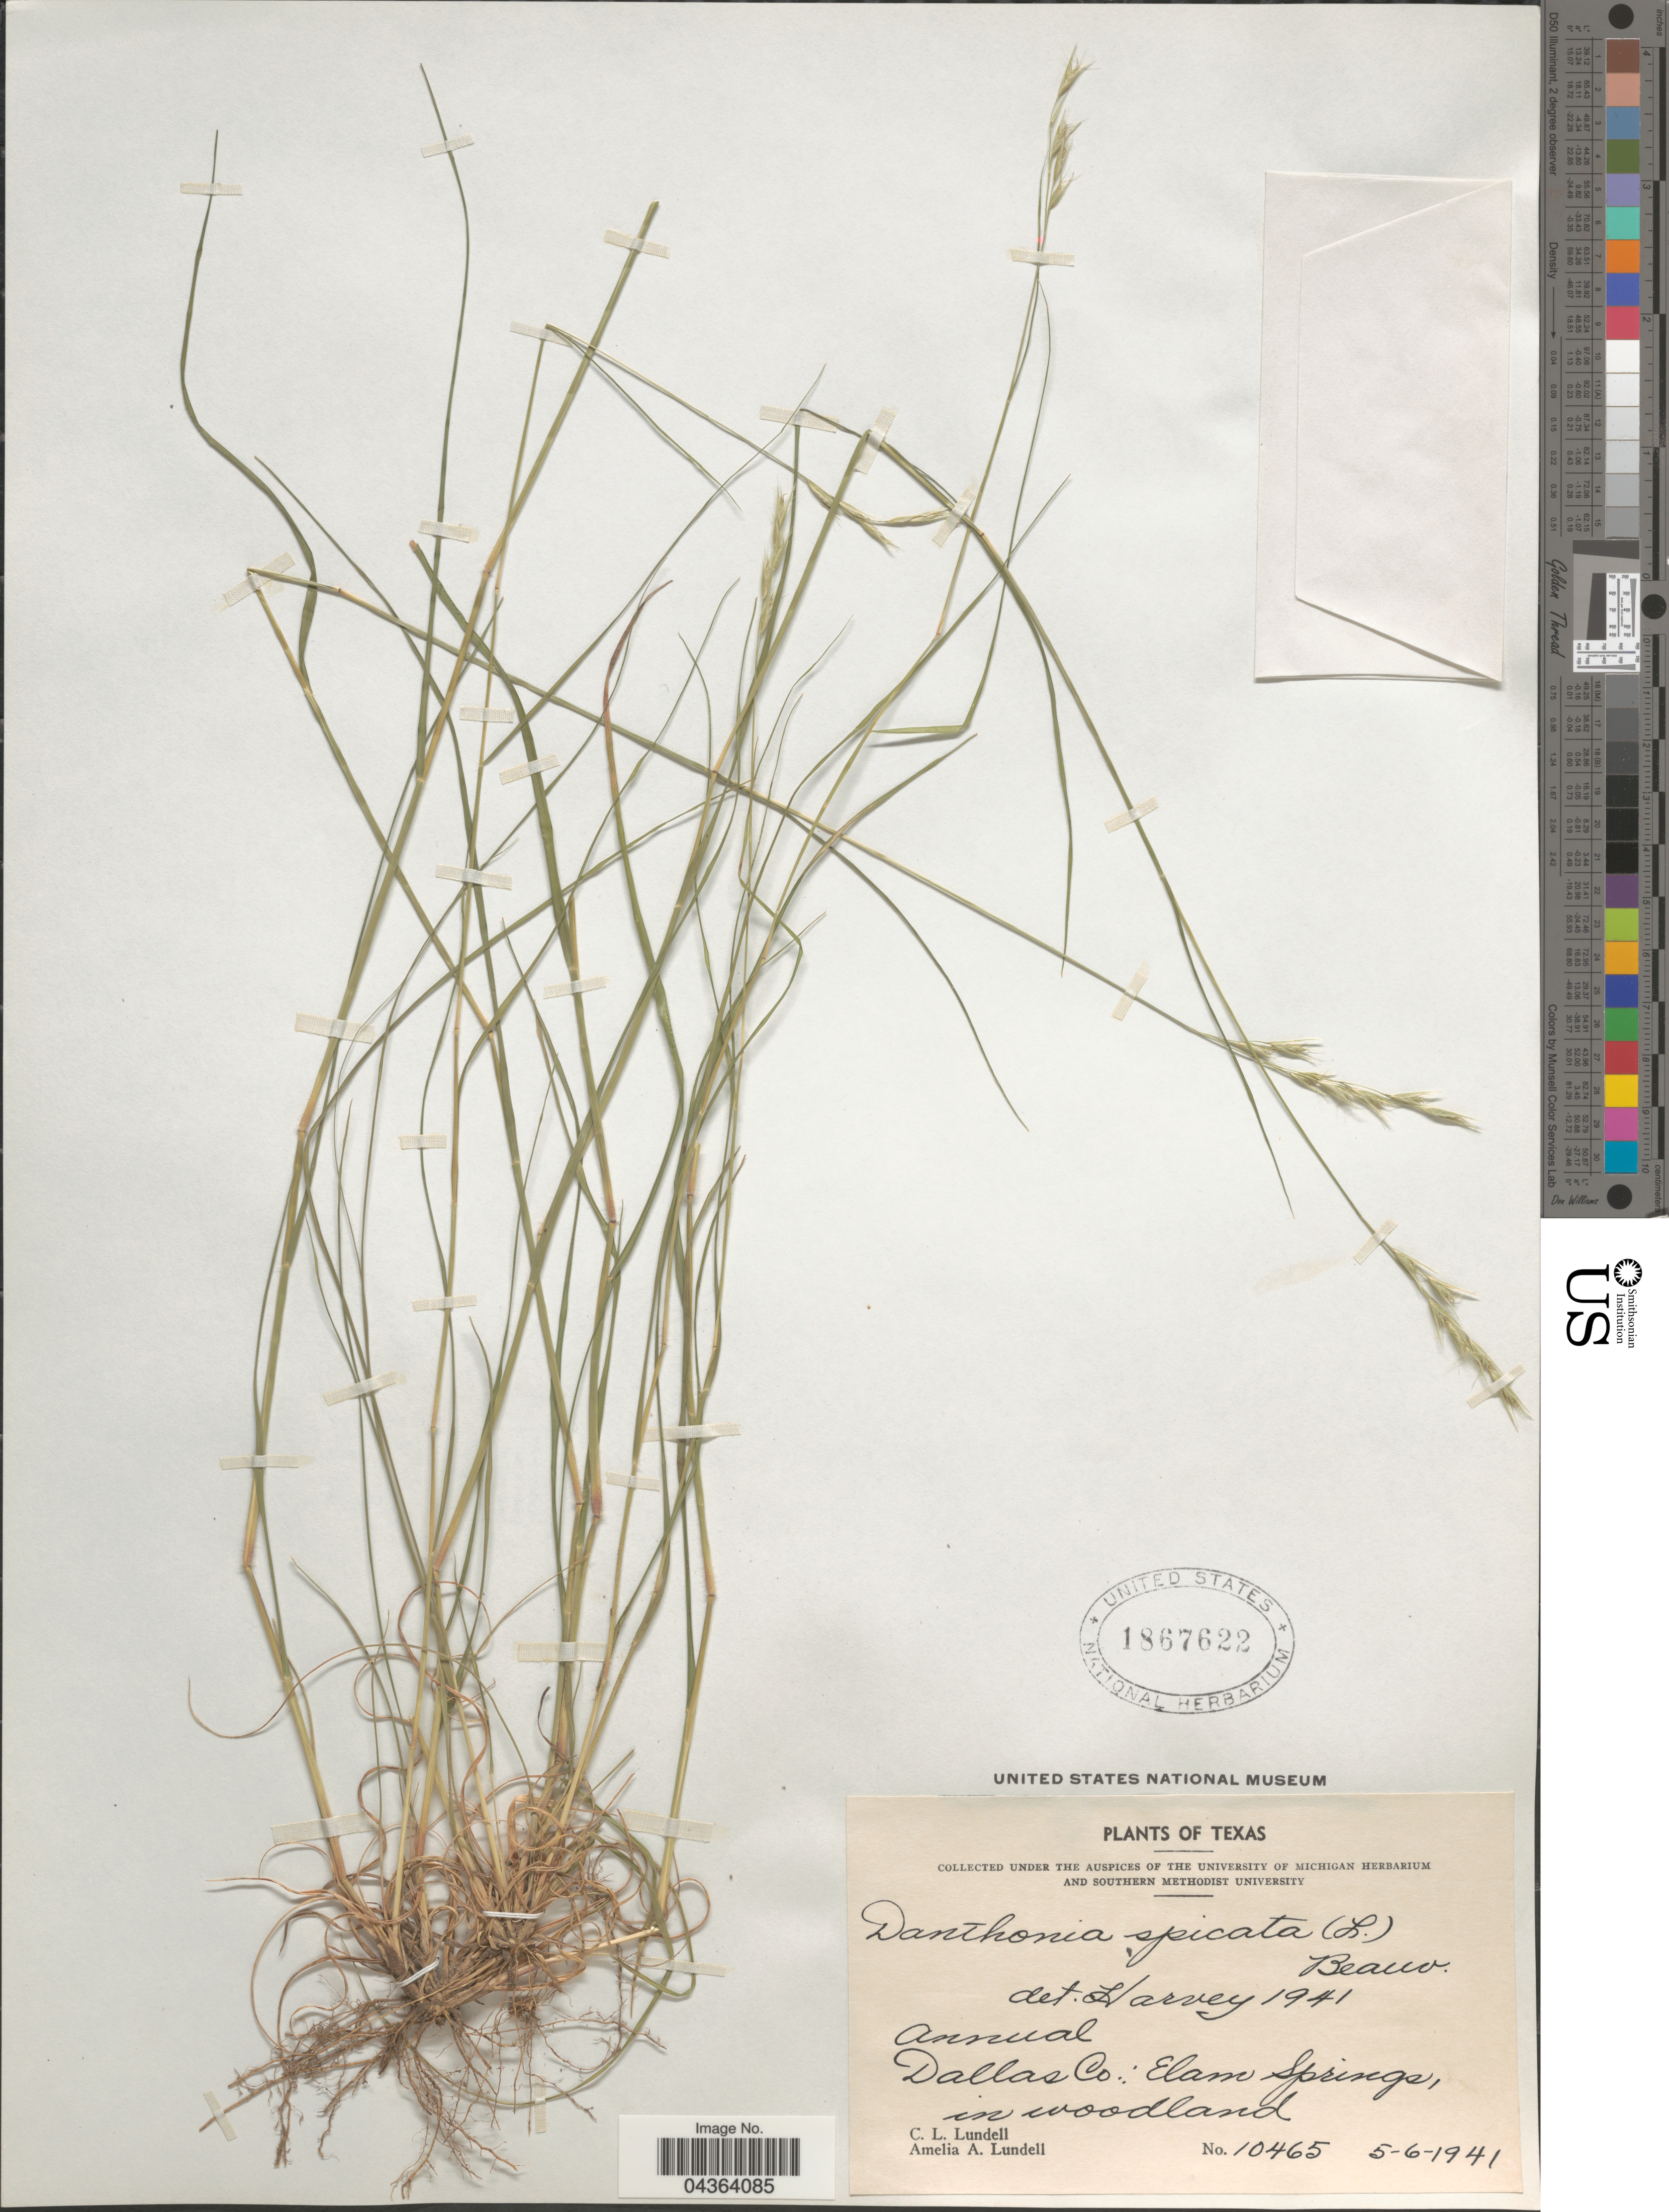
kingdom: Plantae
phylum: Tracheophyta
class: Liliopsida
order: Poales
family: Poaceae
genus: Danthonia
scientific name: Danthonia spicata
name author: (L.) P. Beauv. ex Roem. & Schult.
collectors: C. L. Lundell & A. A. Lundell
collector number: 10465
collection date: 1941-05-06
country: United States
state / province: Texas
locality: Dallas Co.: Elam Springs, in woodland.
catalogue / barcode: US 1867622